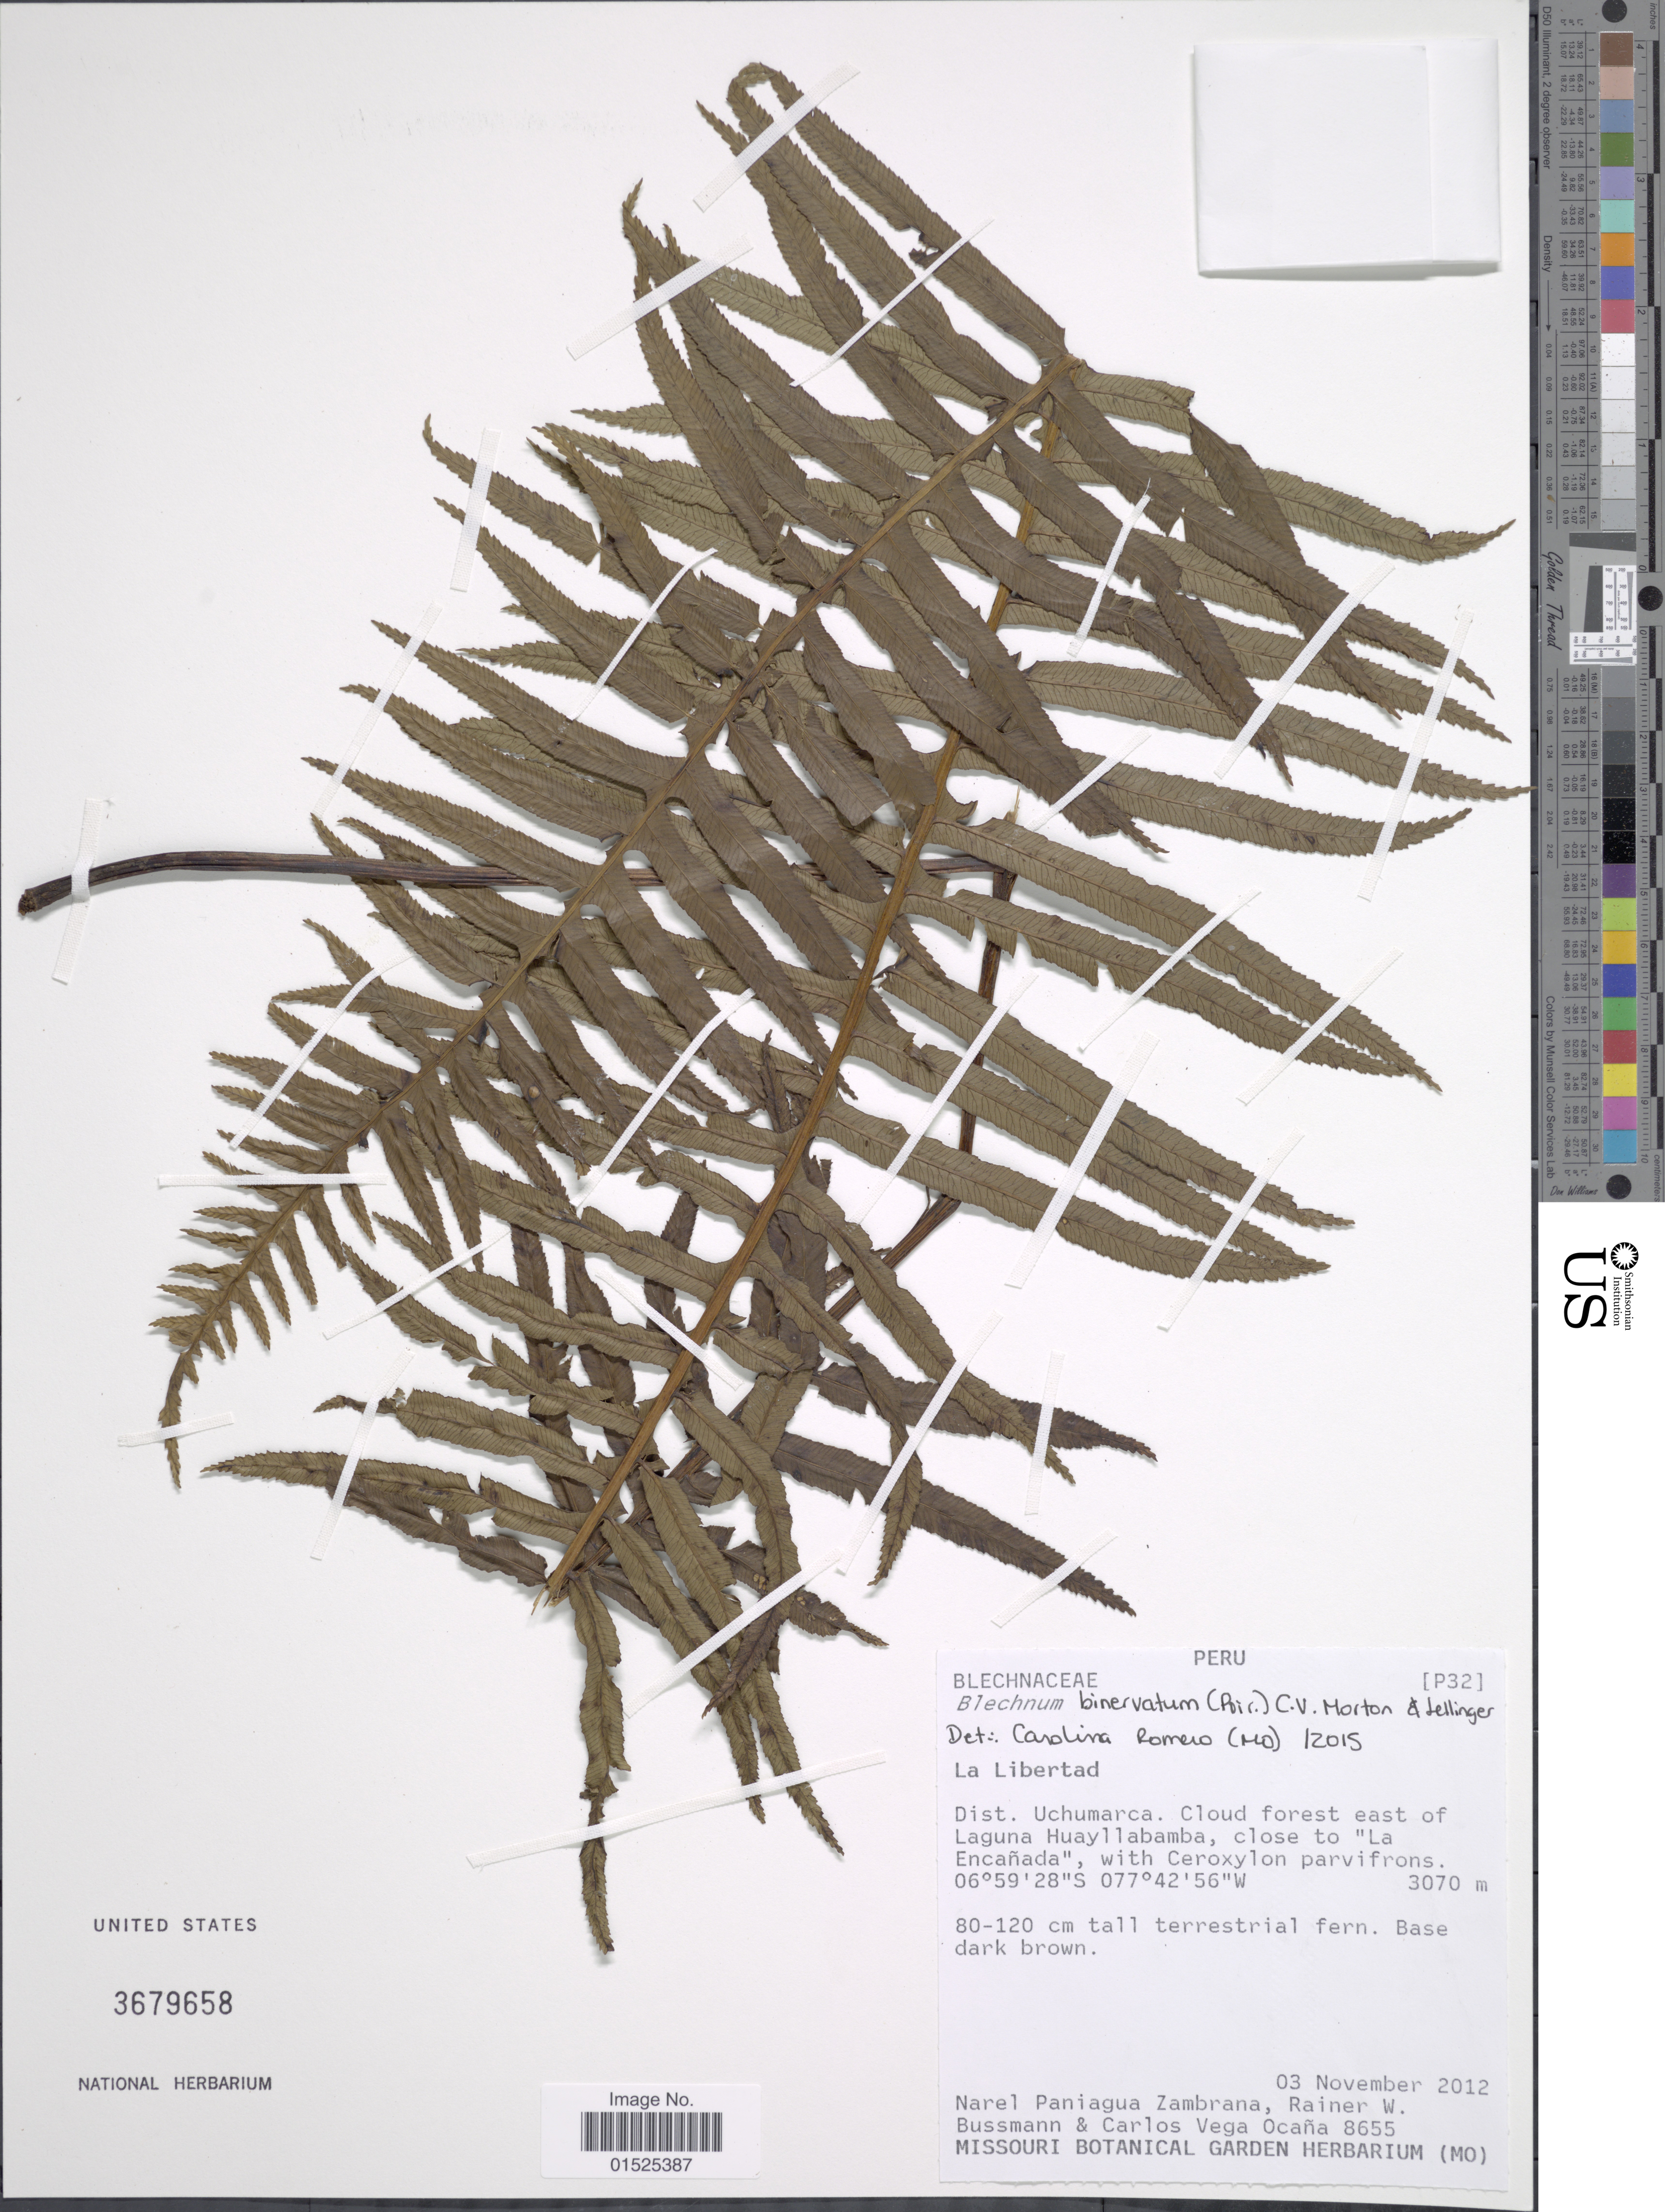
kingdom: Plantae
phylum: Tracheophyta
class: Polypodiopsida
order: Polypodiales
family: Blechnaceae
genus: Blechnum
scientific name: Blechnum binervatum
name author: (Poir.) C.V. Morton & Lellinger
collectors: N. Paniagua Zambrana, R. W. Bussmann & C. Vega Ocaña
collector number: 8655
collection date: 2012-11-03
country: Peru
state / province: La Libertad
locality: Dist. Uchumarca. Cloud forest east of Laguna Huayllabamba, close to "La Encañada"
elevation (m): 3070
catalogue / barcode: US 3679658